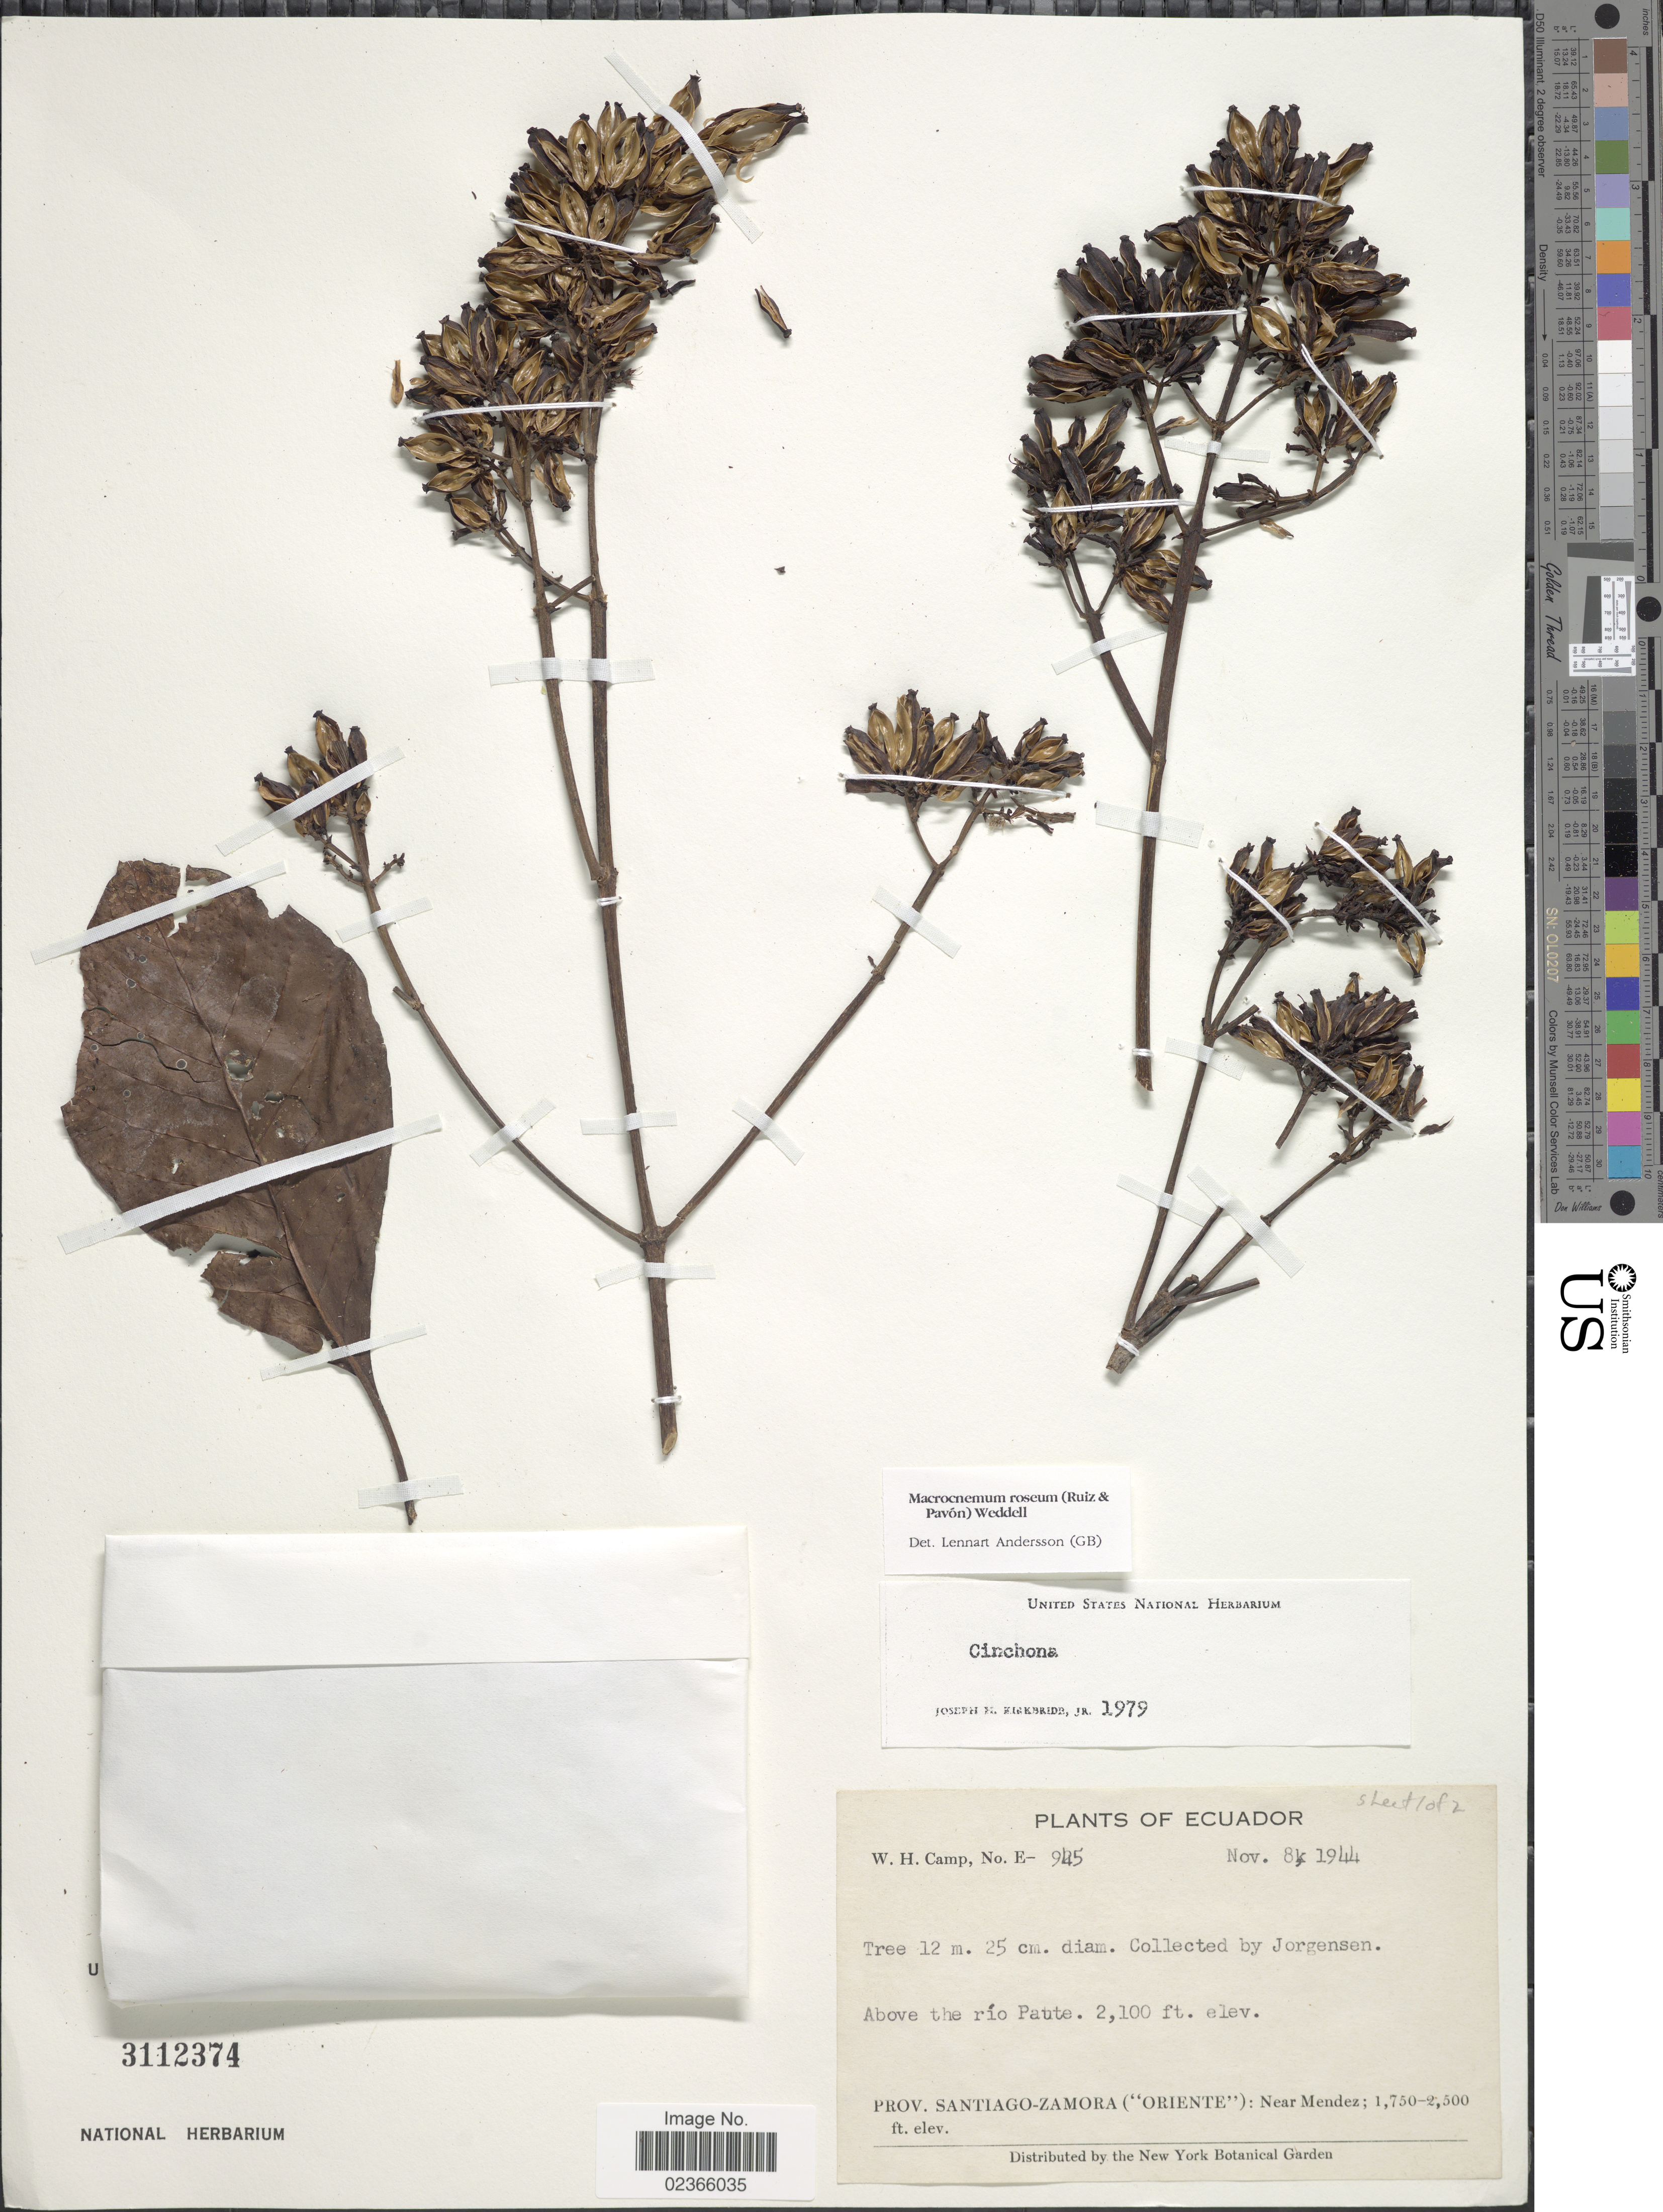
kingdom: Plantae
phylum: Tracheophyta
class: Magnoliopsida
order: Gentianales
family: Rubiaceae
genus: Macrocnemum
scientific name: Macrocnemum roseum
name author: Wedd.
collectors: W. H. Camp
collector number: E-945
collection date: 1944-11-08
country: Ecuador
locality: Prov. Santiago-Zamora ("Oriente"): Near Mendez. Above the Rio Paute.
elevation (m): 640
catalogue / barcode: US 3112374